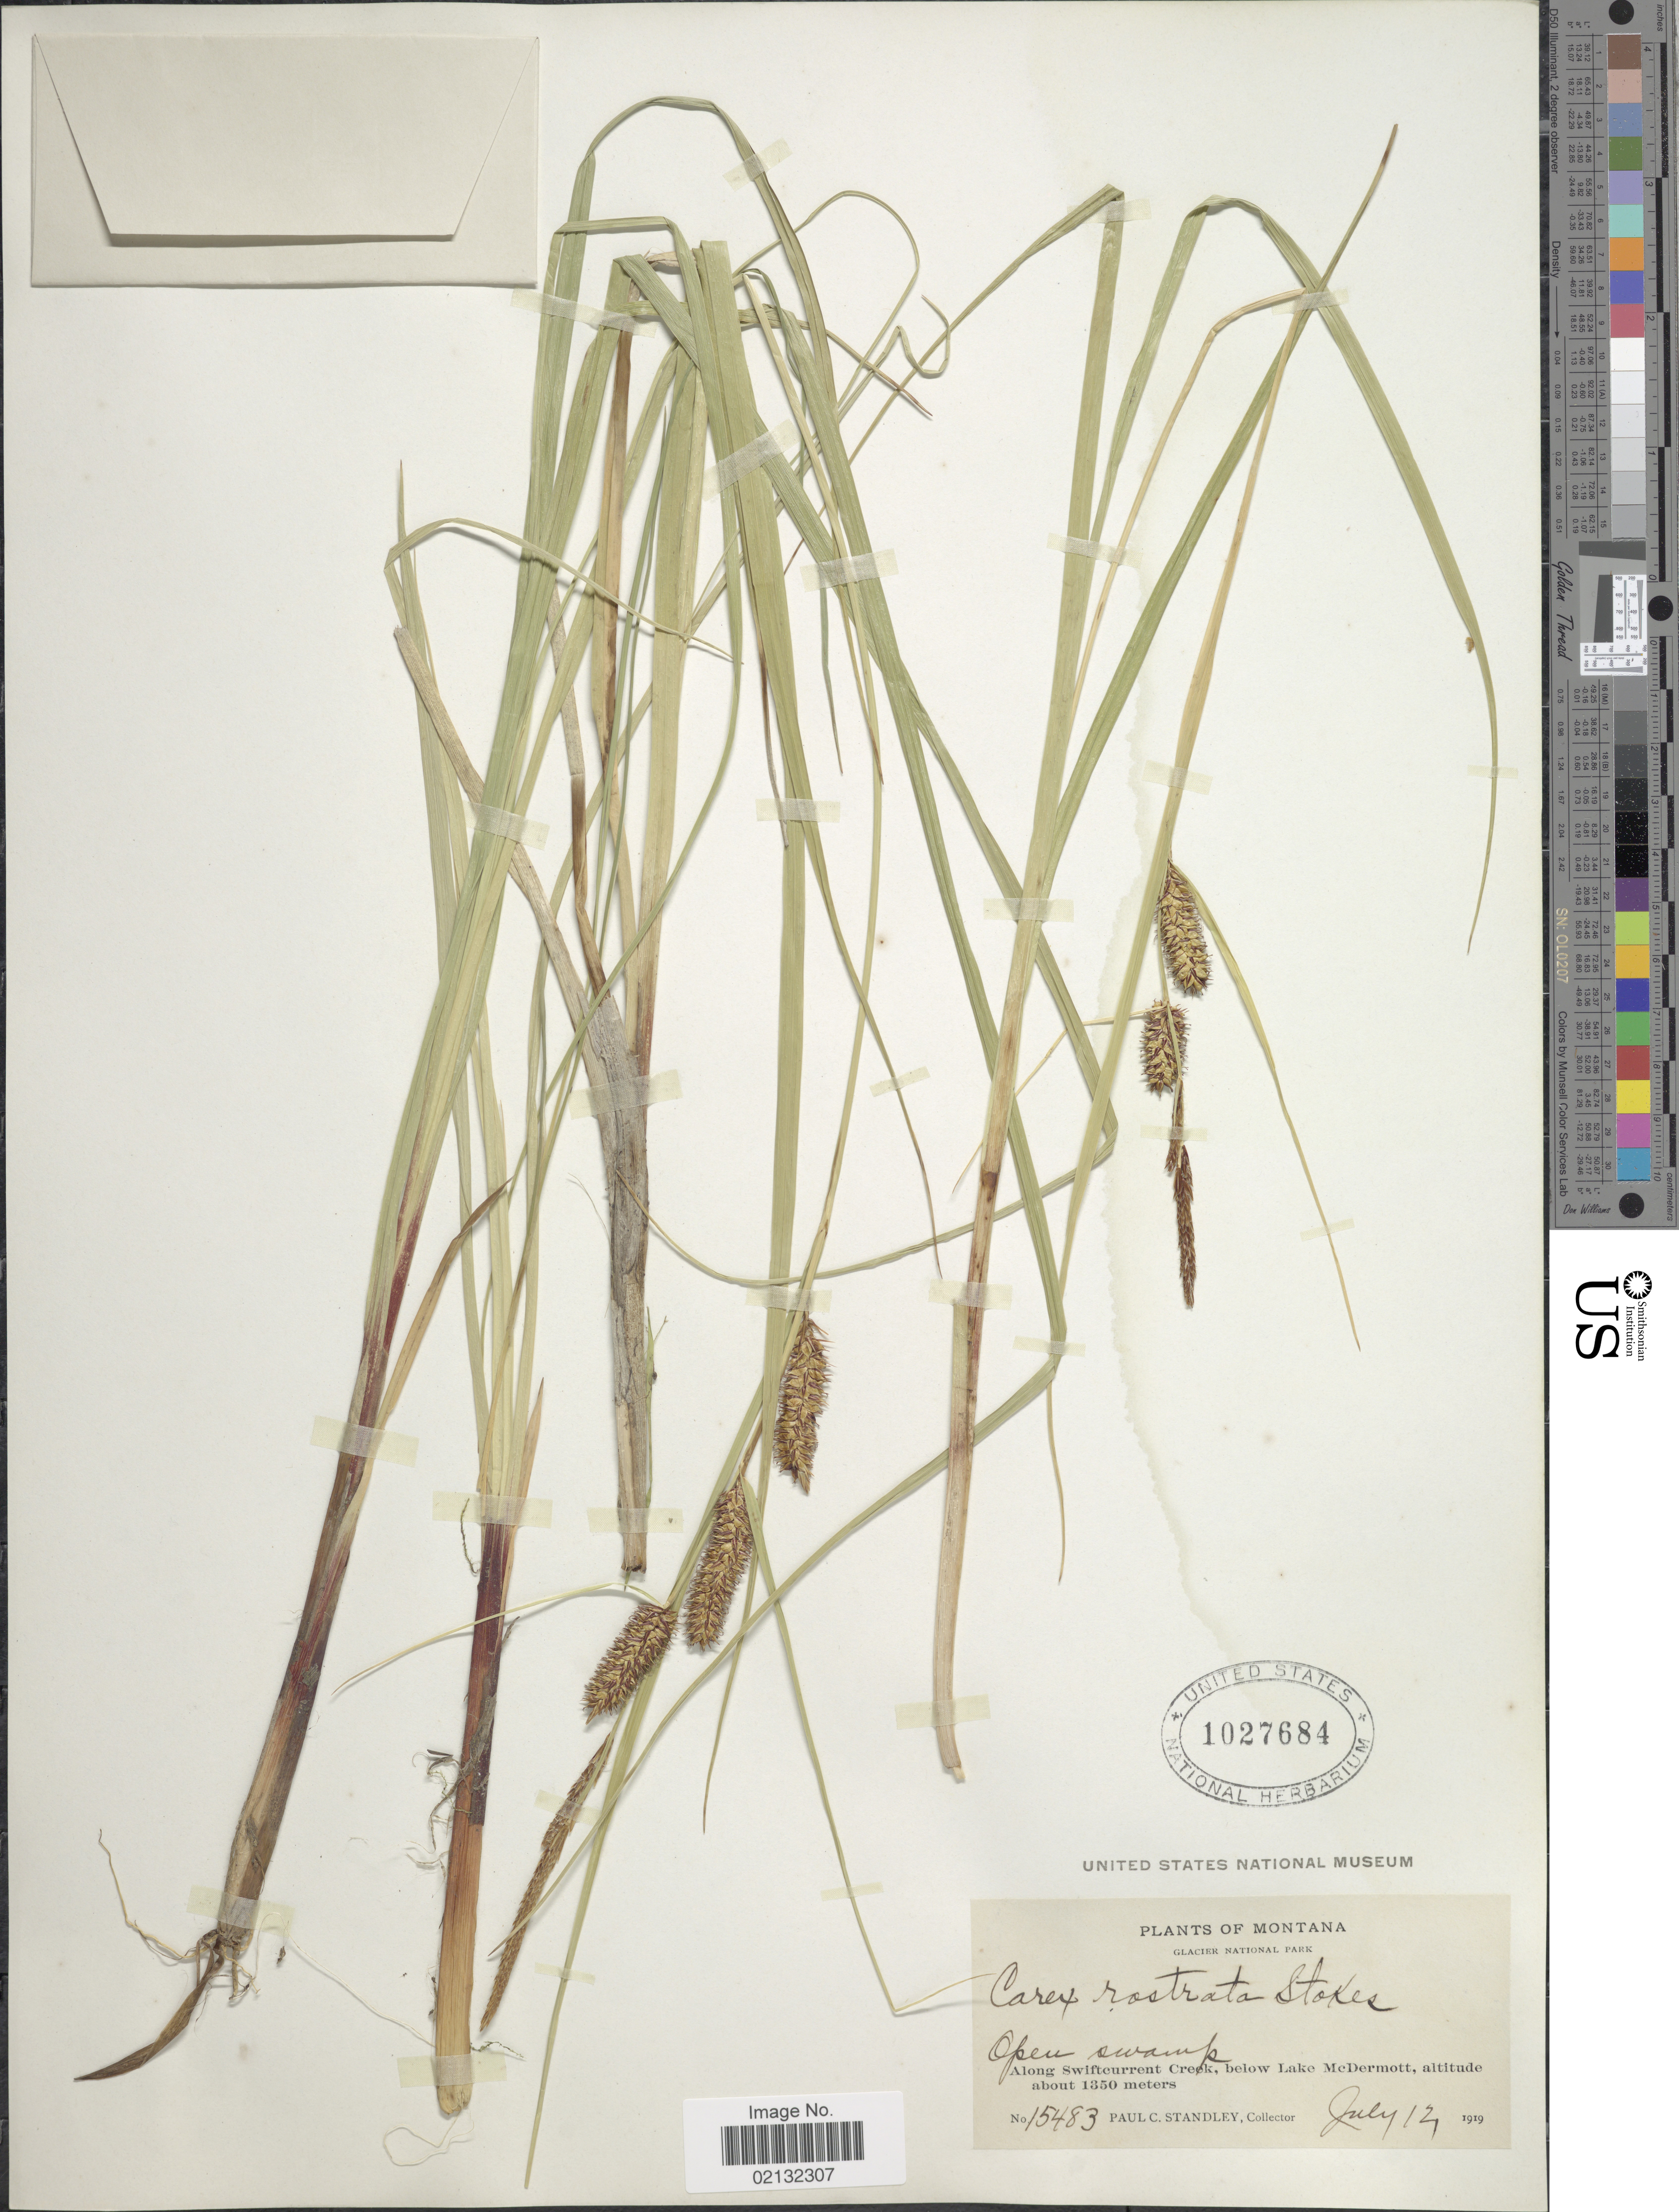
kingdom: Plantae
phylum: Tracheophyta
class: Liliopsida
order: Poales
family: Cyperaceae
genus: Carex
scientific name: Carex rostrata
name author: Stokes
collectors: P. C. Standley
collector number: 15483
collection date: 1919-07-12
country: United States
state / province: Montana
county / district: Glacier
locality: Glacier National Park, open swamp, along Swiftcurrent Creek, below Lake McDermott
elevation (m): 1350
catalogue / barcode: US 1027684